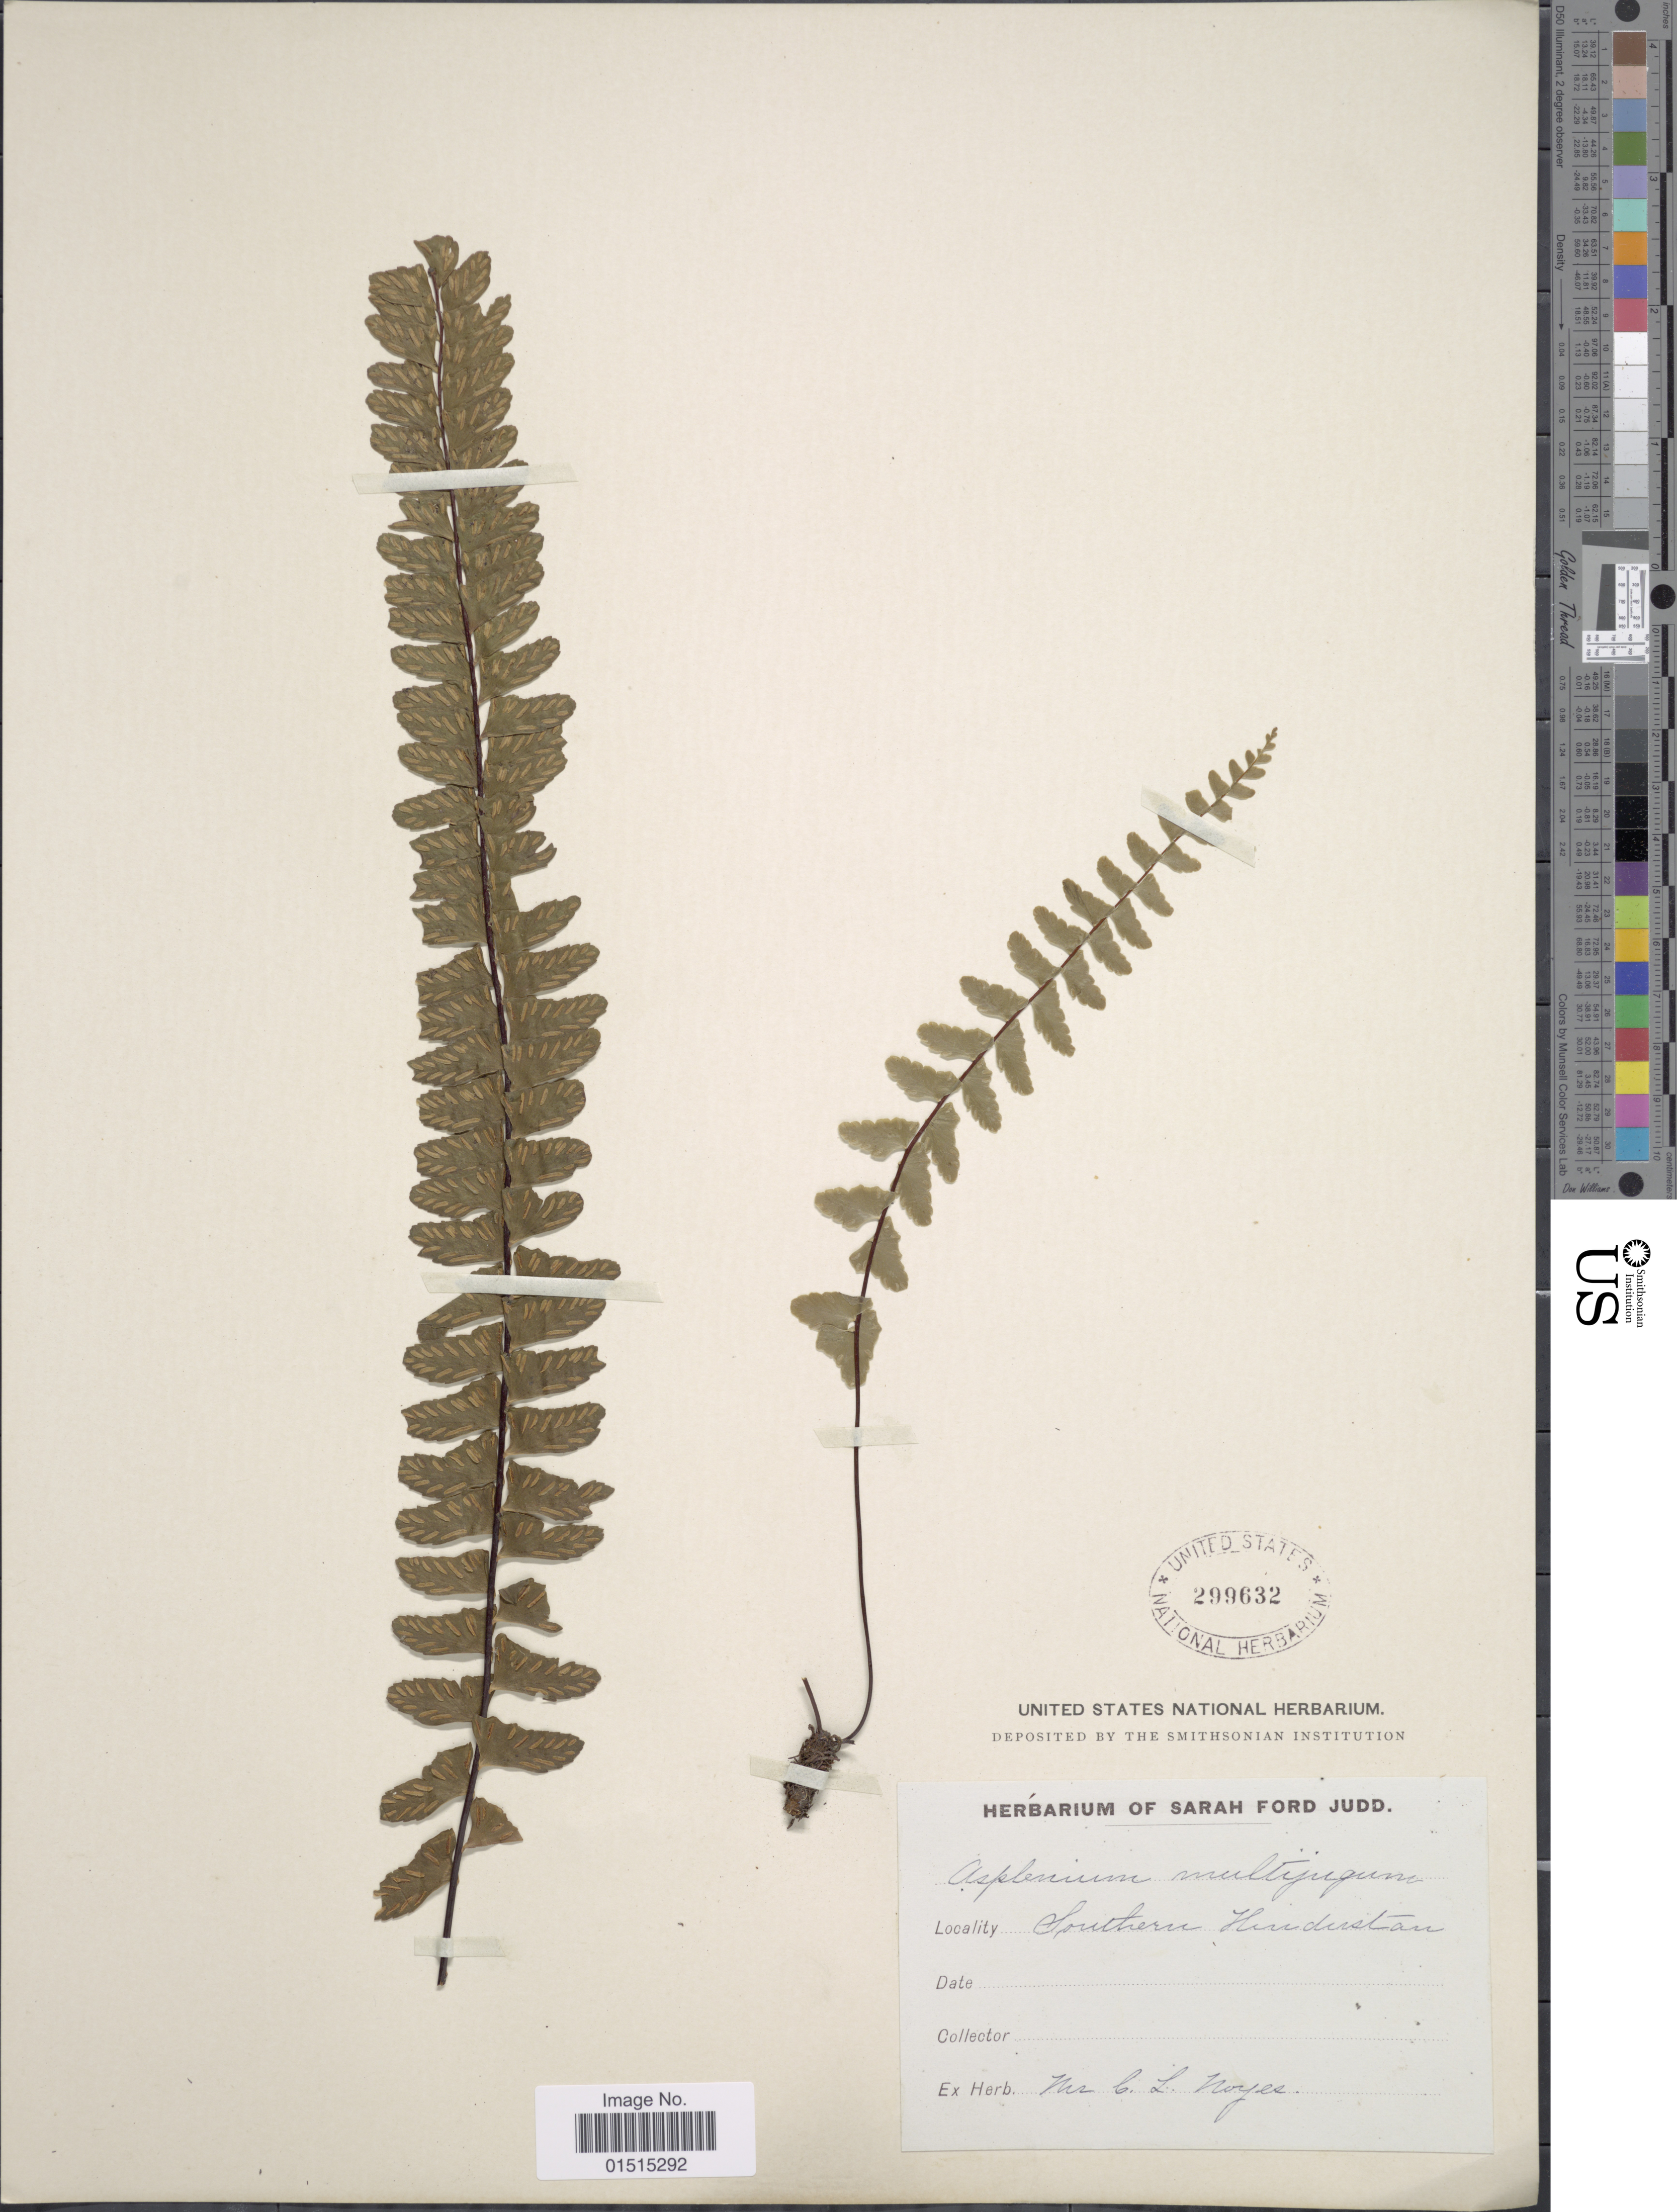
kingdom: Plantae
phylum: Tracheophyta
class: Polypodiopsida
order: Polypodiales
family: Aspleniaceae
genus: Asplenium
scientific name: Asplenium normale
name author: D. Don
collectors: ex herb. C. L. Noyes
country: India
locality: Southern Hindustan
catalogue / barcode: US 299632